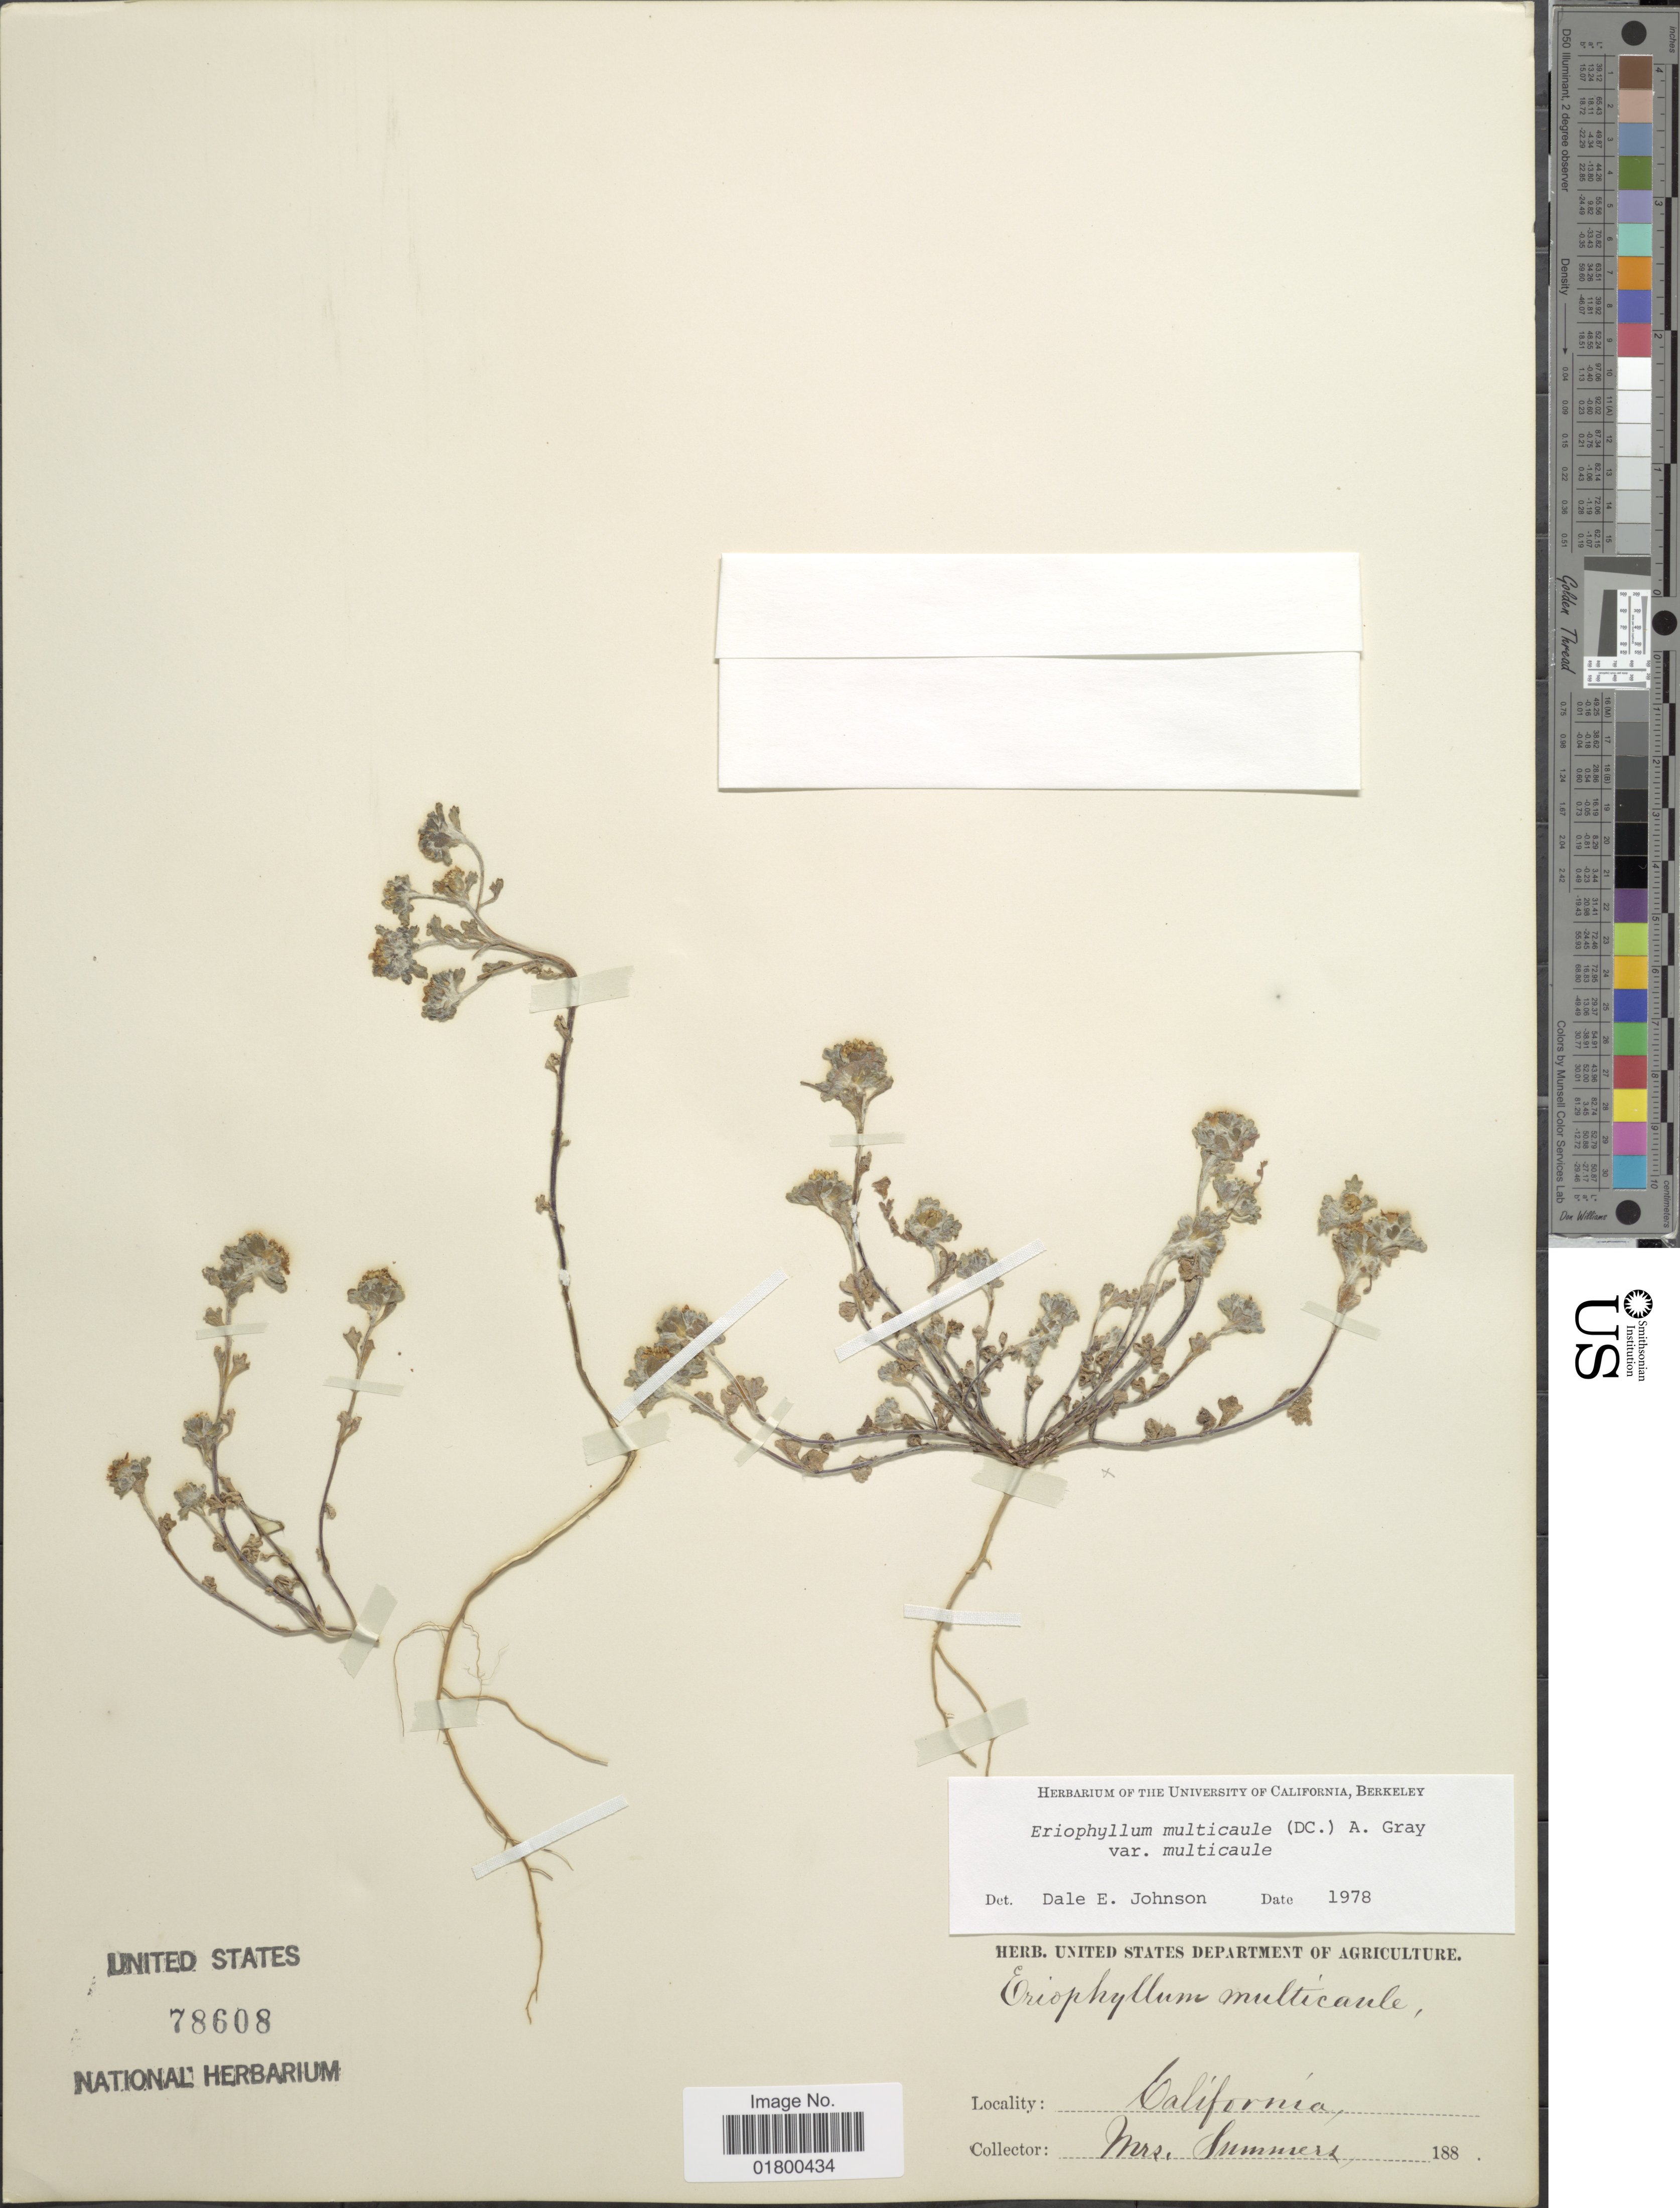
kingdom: Plantae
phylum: Tracheophyta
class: Magnoliopsida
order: Asterales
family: Asteraceae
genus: Eriophyllum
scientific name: Eriophyllum multicaule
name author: (DC.) A. Gray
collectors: Summers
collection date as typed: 188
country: United States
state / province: California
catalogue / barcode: US 78608